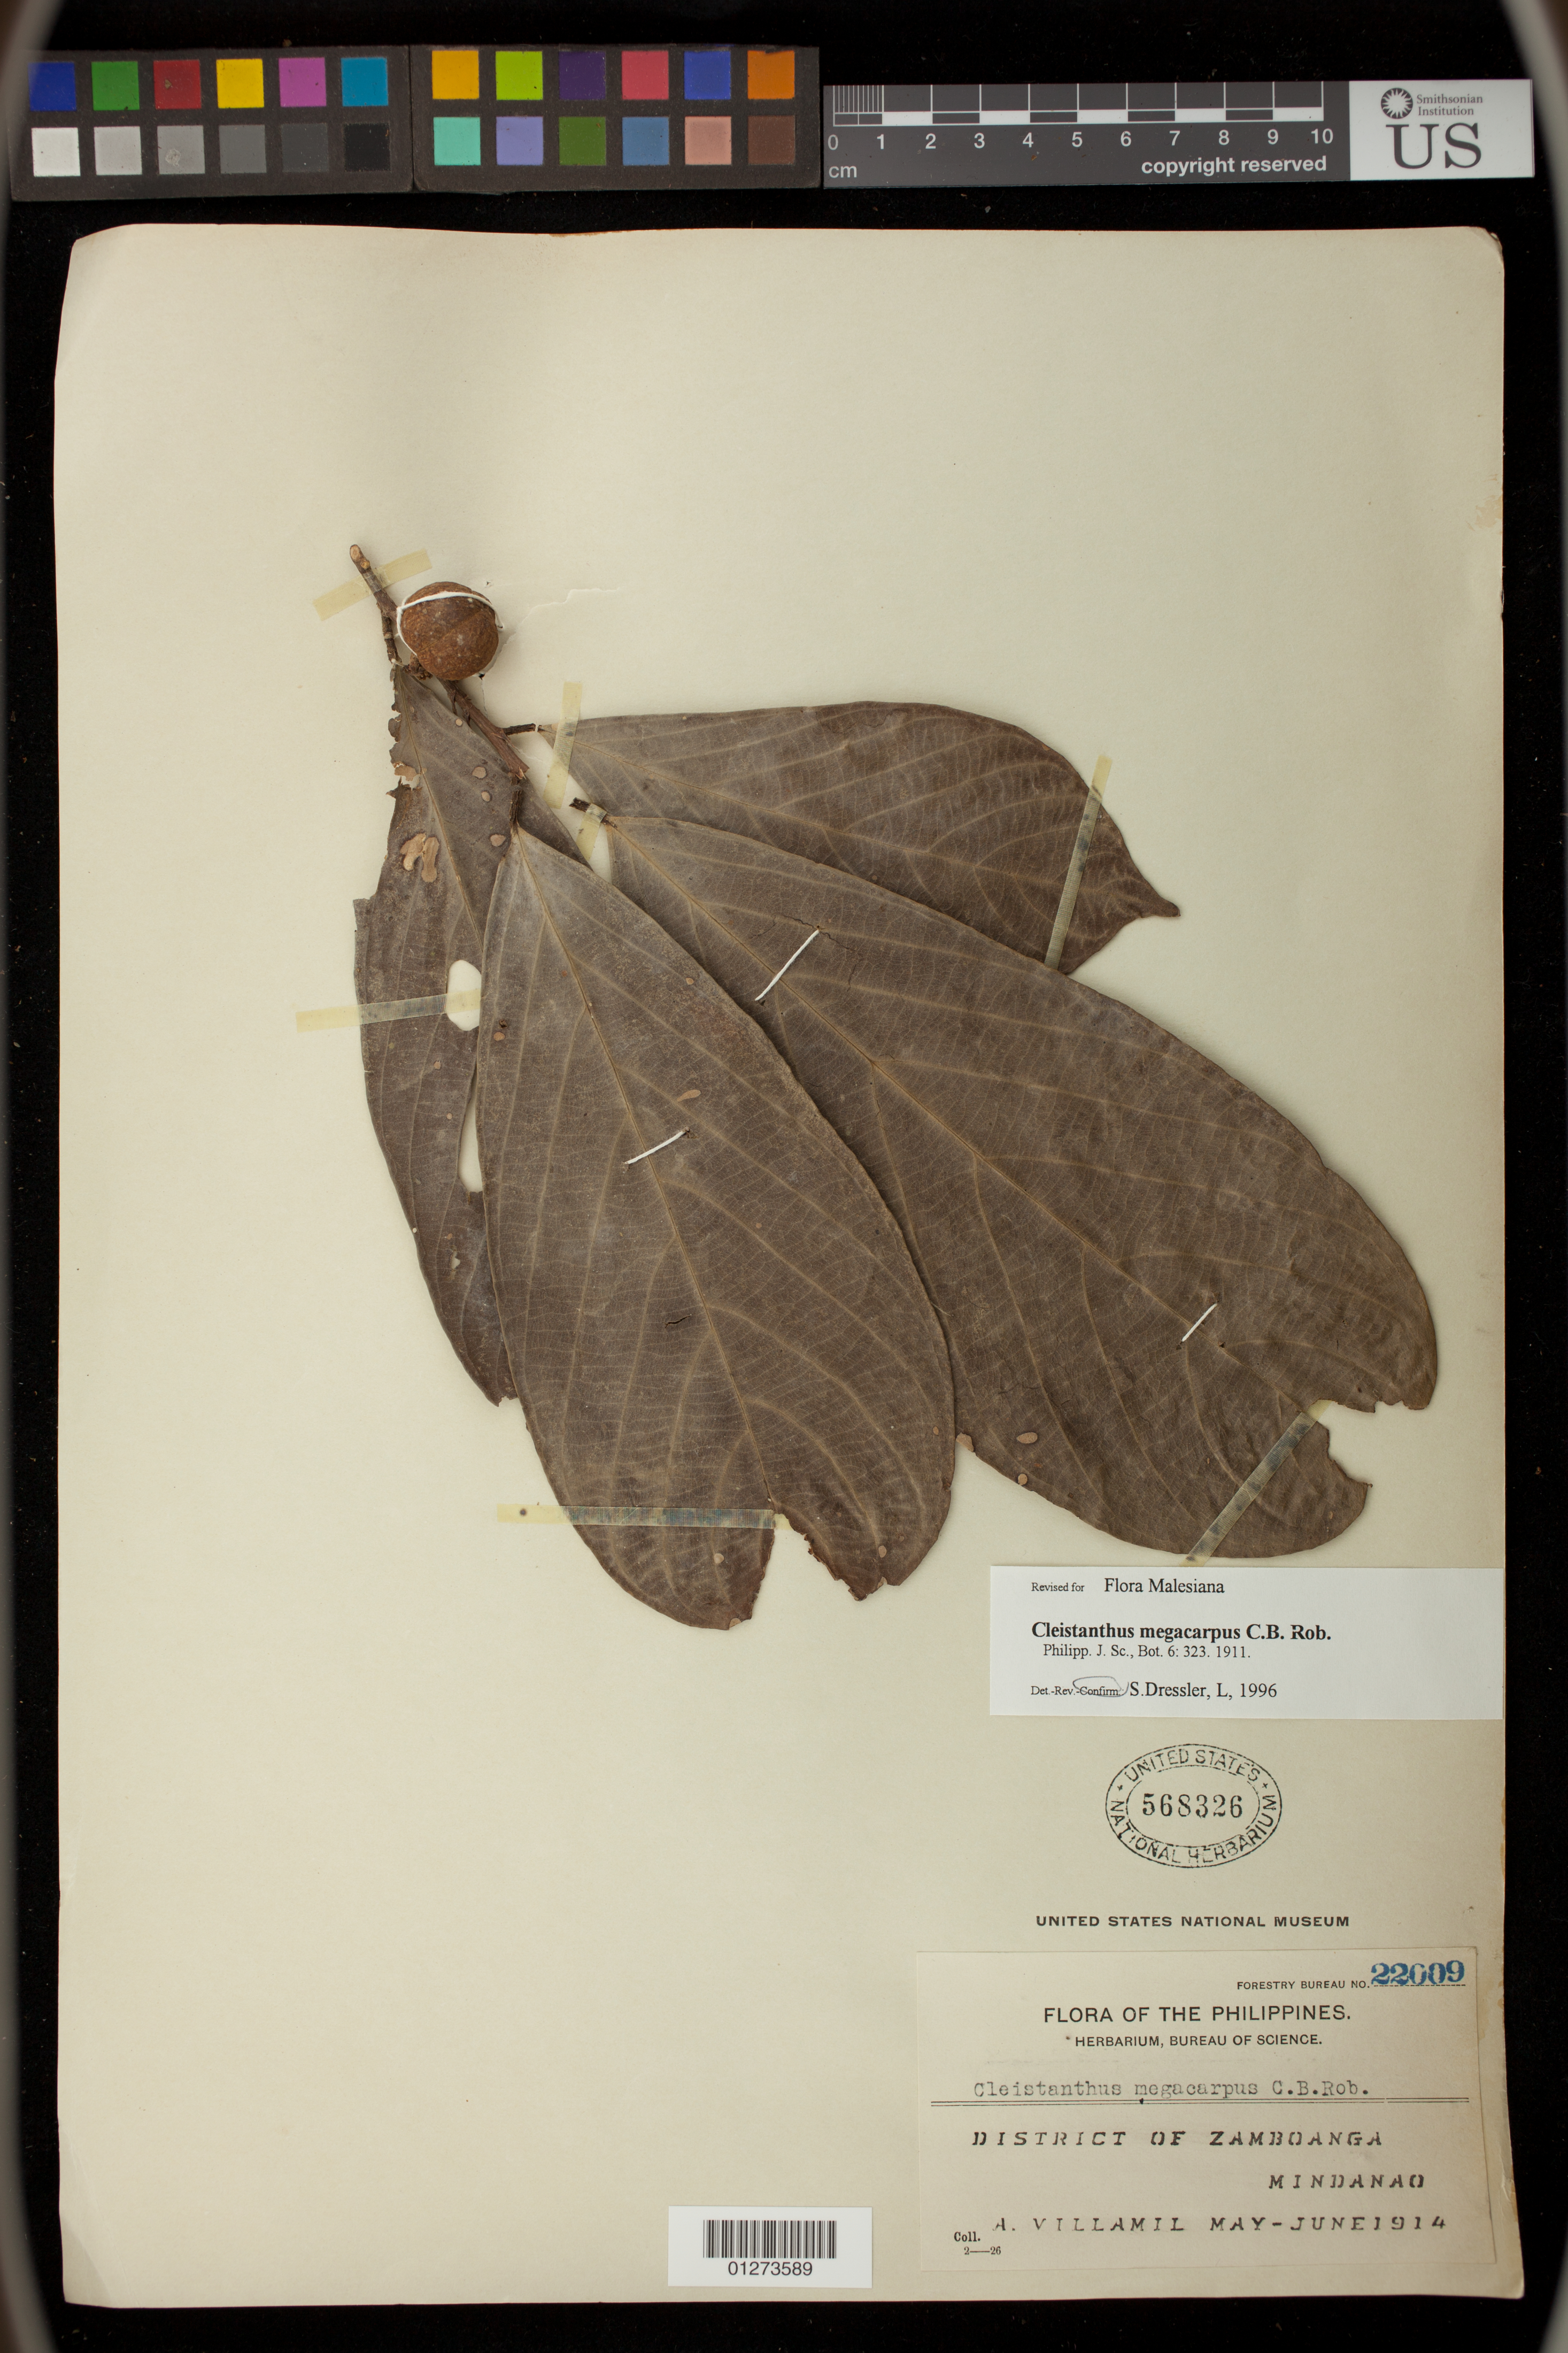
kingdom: Plantae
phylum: Tracheophyta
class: Magnoliopsida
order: Malpighiales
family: Phyllanthaceae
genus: Cleistanthus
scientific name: Cleistanthus megacarpus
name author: C.B. Rob.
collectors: A. Villamil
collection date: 1914-05/1914-06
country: Philippines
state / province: Zamboanga Peninsula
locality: District of Zamboanga,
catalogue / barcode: US 568326